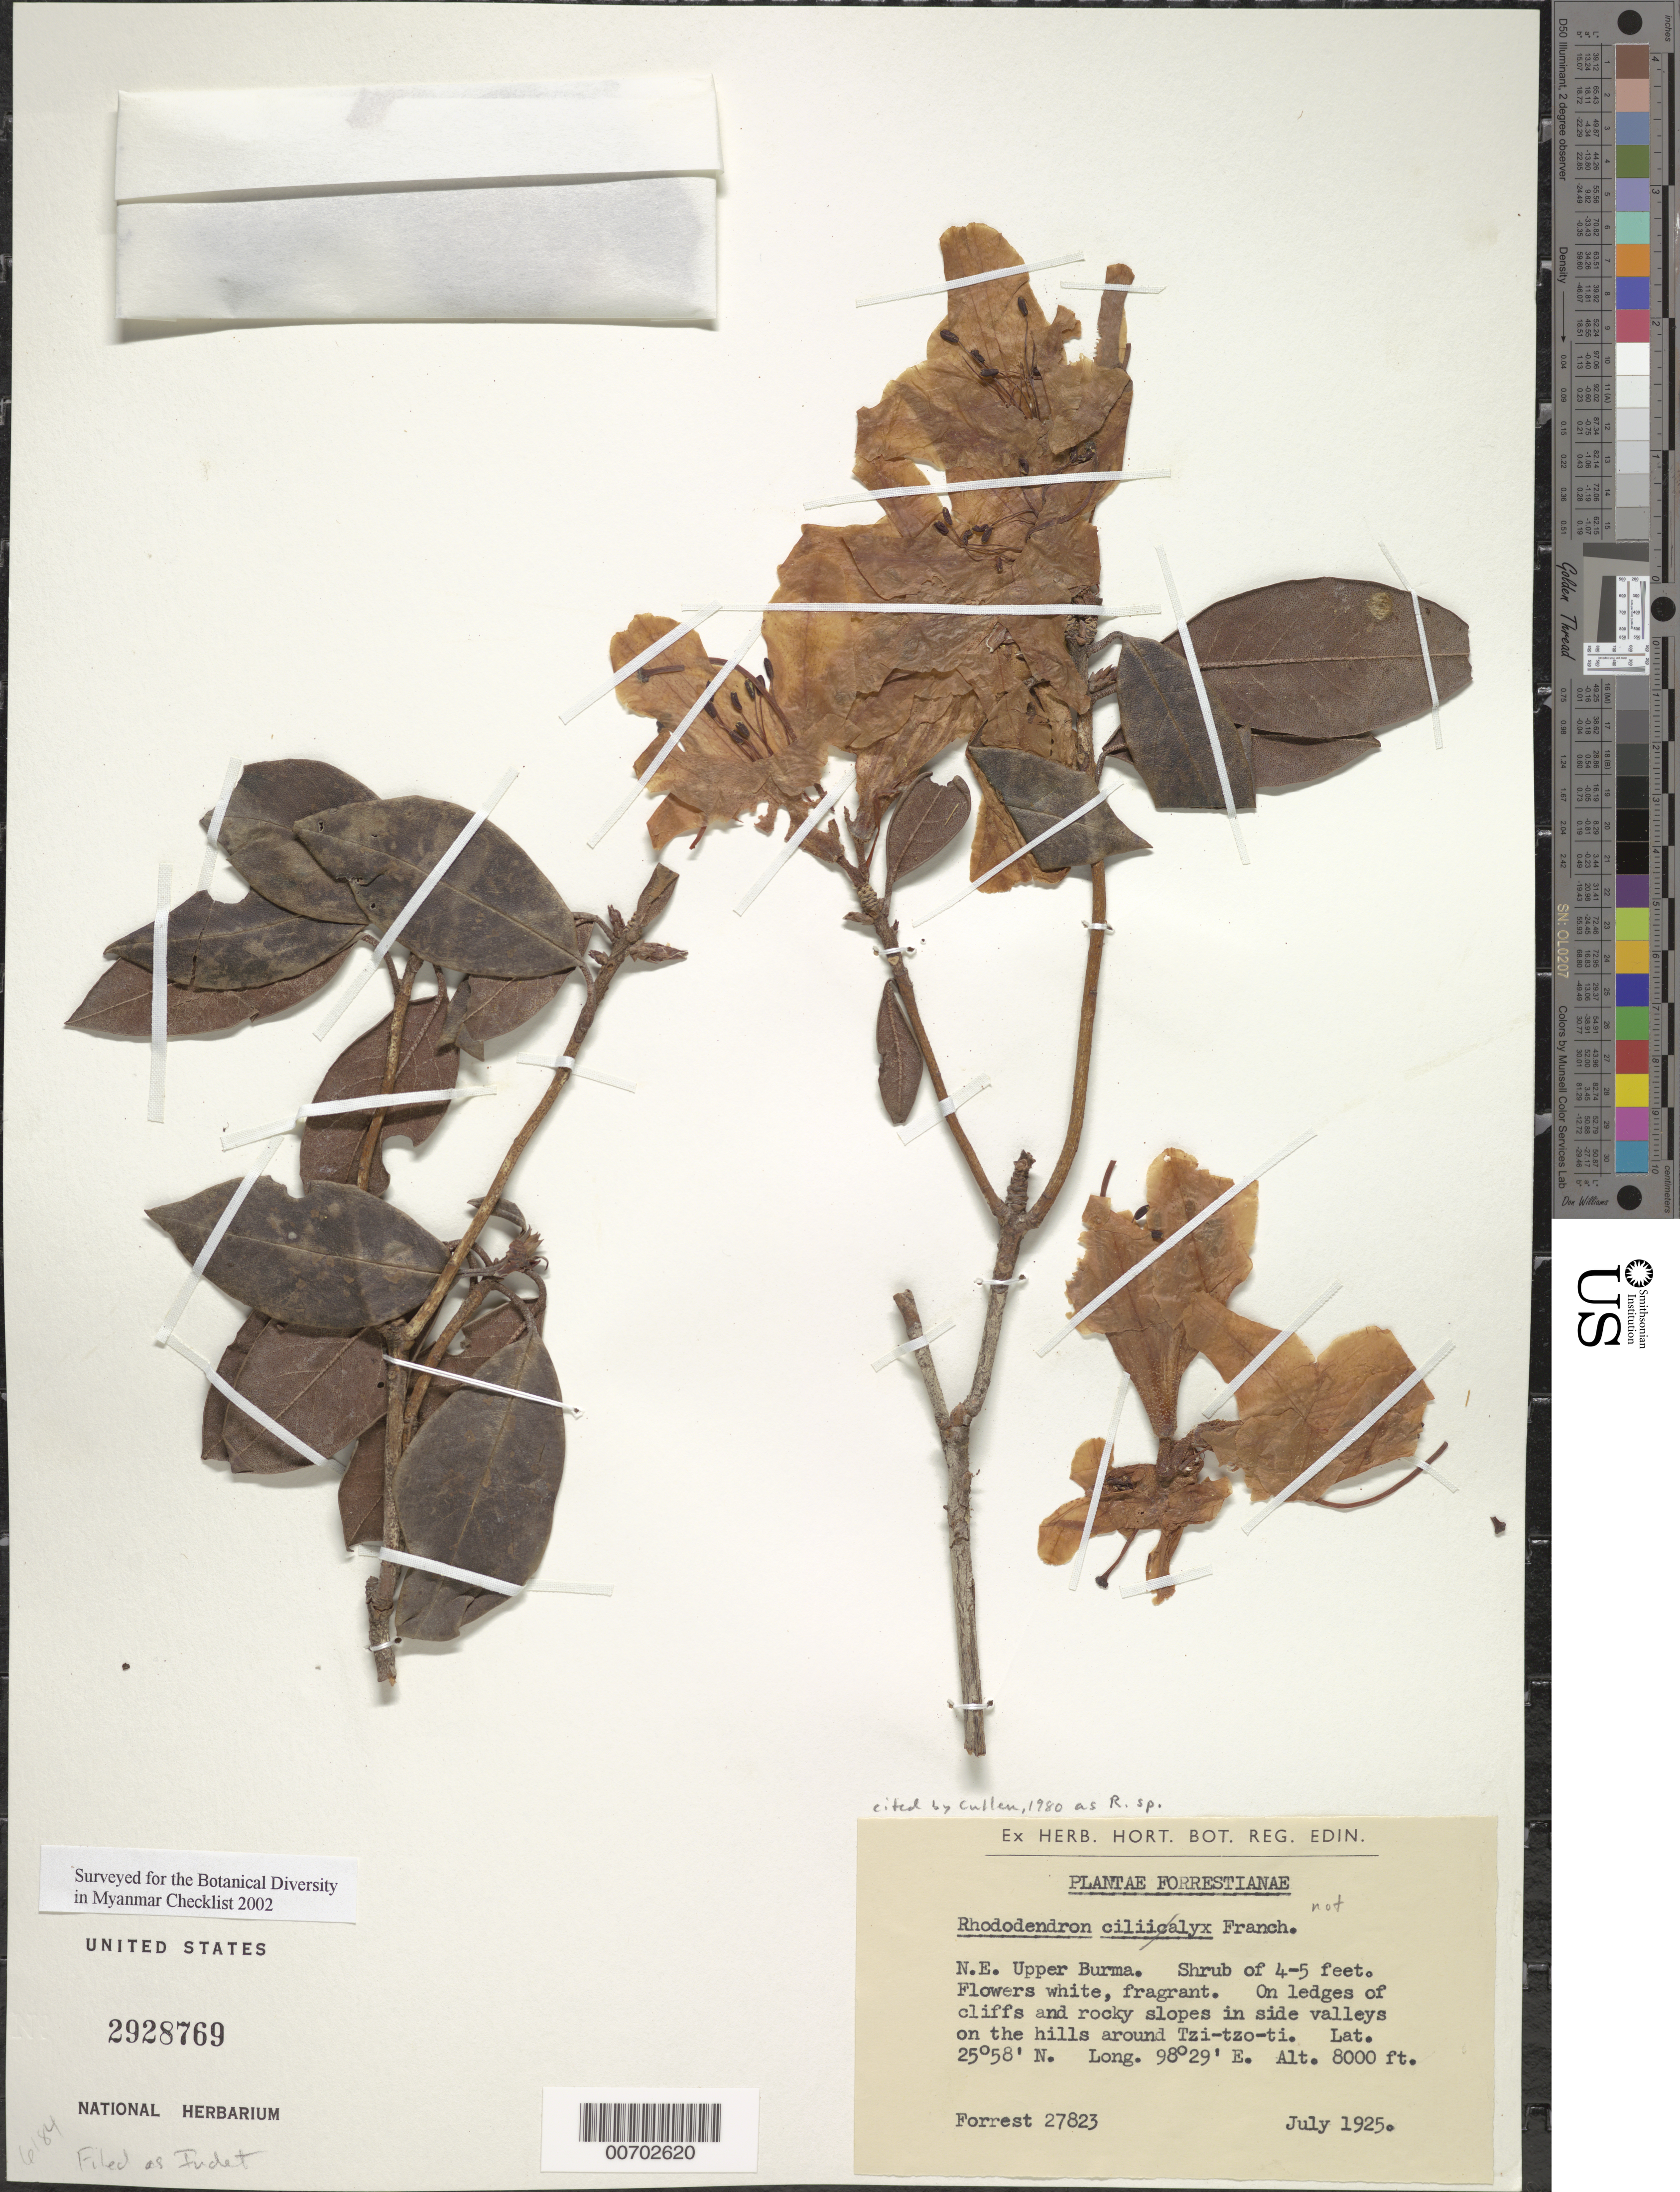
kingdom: Plantae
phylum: Tracheophyta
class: Magnoliopsida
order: Ericales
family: Ericaceae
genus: Rhododendron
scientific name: Rhododendron sp.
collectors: G. Forrest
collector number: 27823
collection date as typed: Jul 1925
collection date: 1925-07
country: Myanmar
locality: Tzi-tzo-ti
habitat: On ledges of cliffs and rocky slopes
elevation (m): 2438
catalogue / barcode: US 2928769